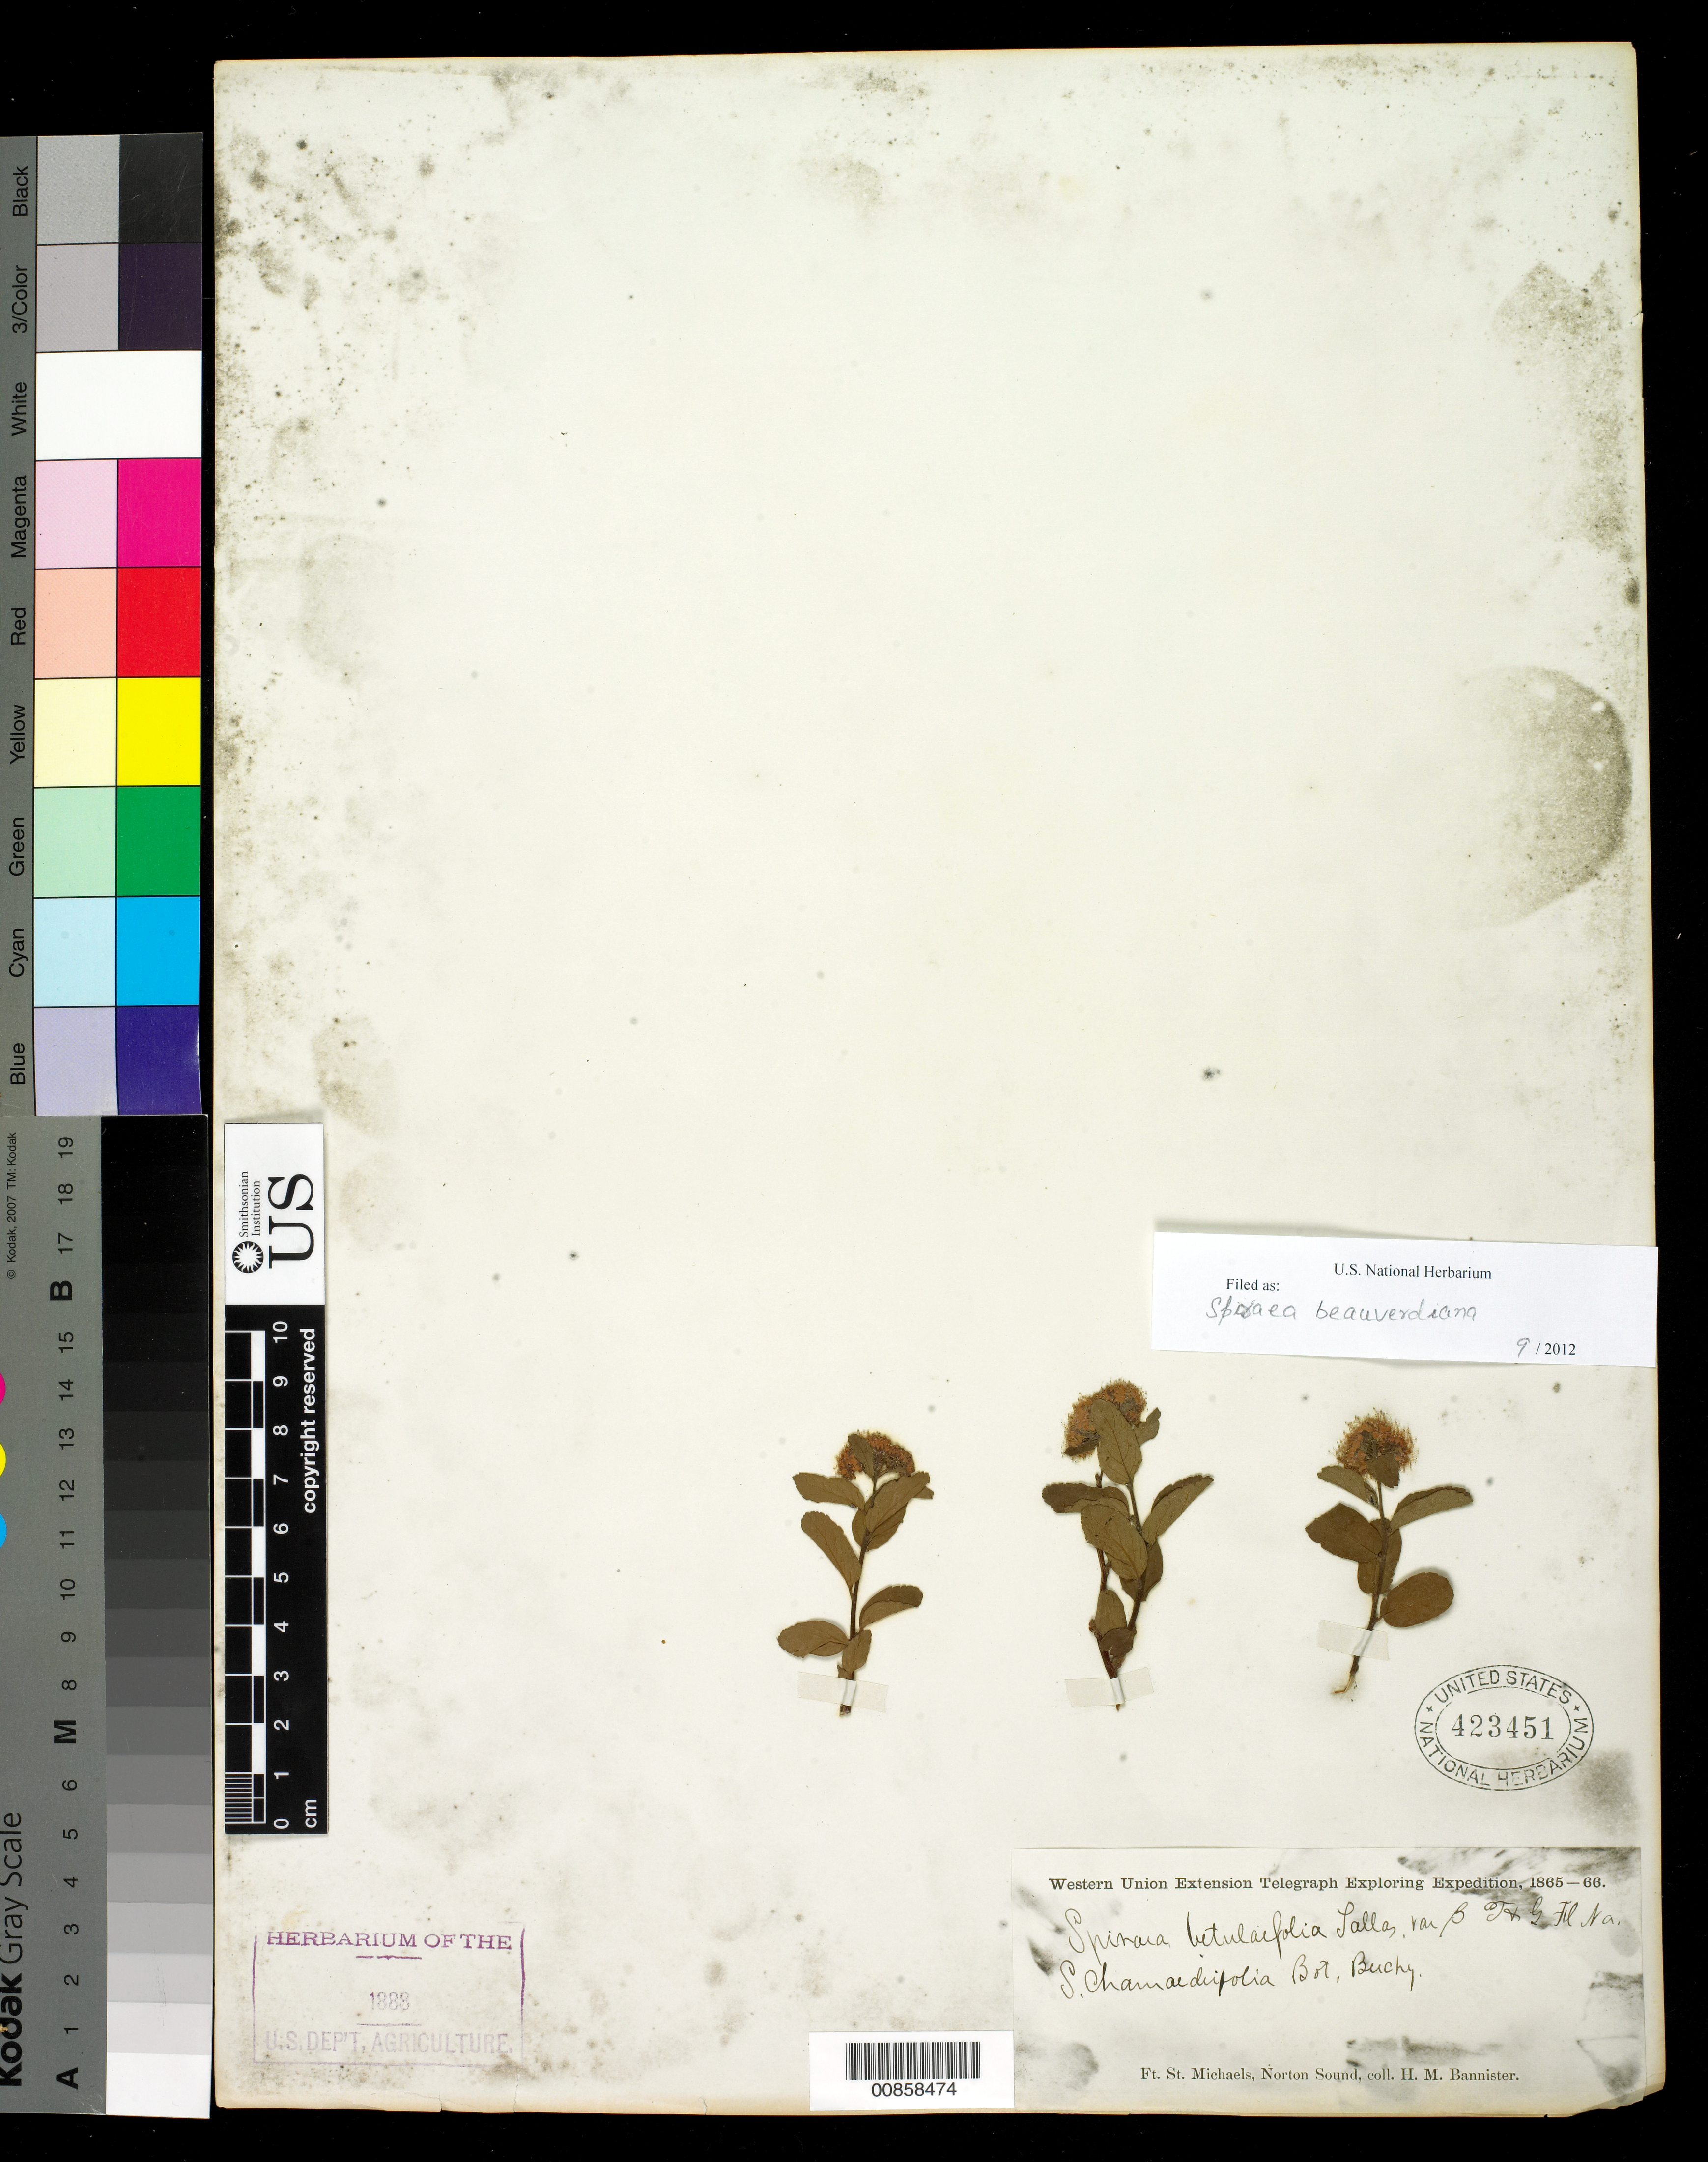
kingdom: Plantae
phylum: Tracheophyta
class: Magnoliopsida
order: Rosales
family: Rosaceae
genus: Spiraea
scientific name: Spiraea beauverdiana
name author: C.K. Schneid.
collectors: H. Bannister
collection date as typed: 1865 to -- --- 1866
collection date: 1865/1866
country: United States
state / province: Alaska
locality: St. Michael, Norton Sound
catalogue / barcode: US 423451